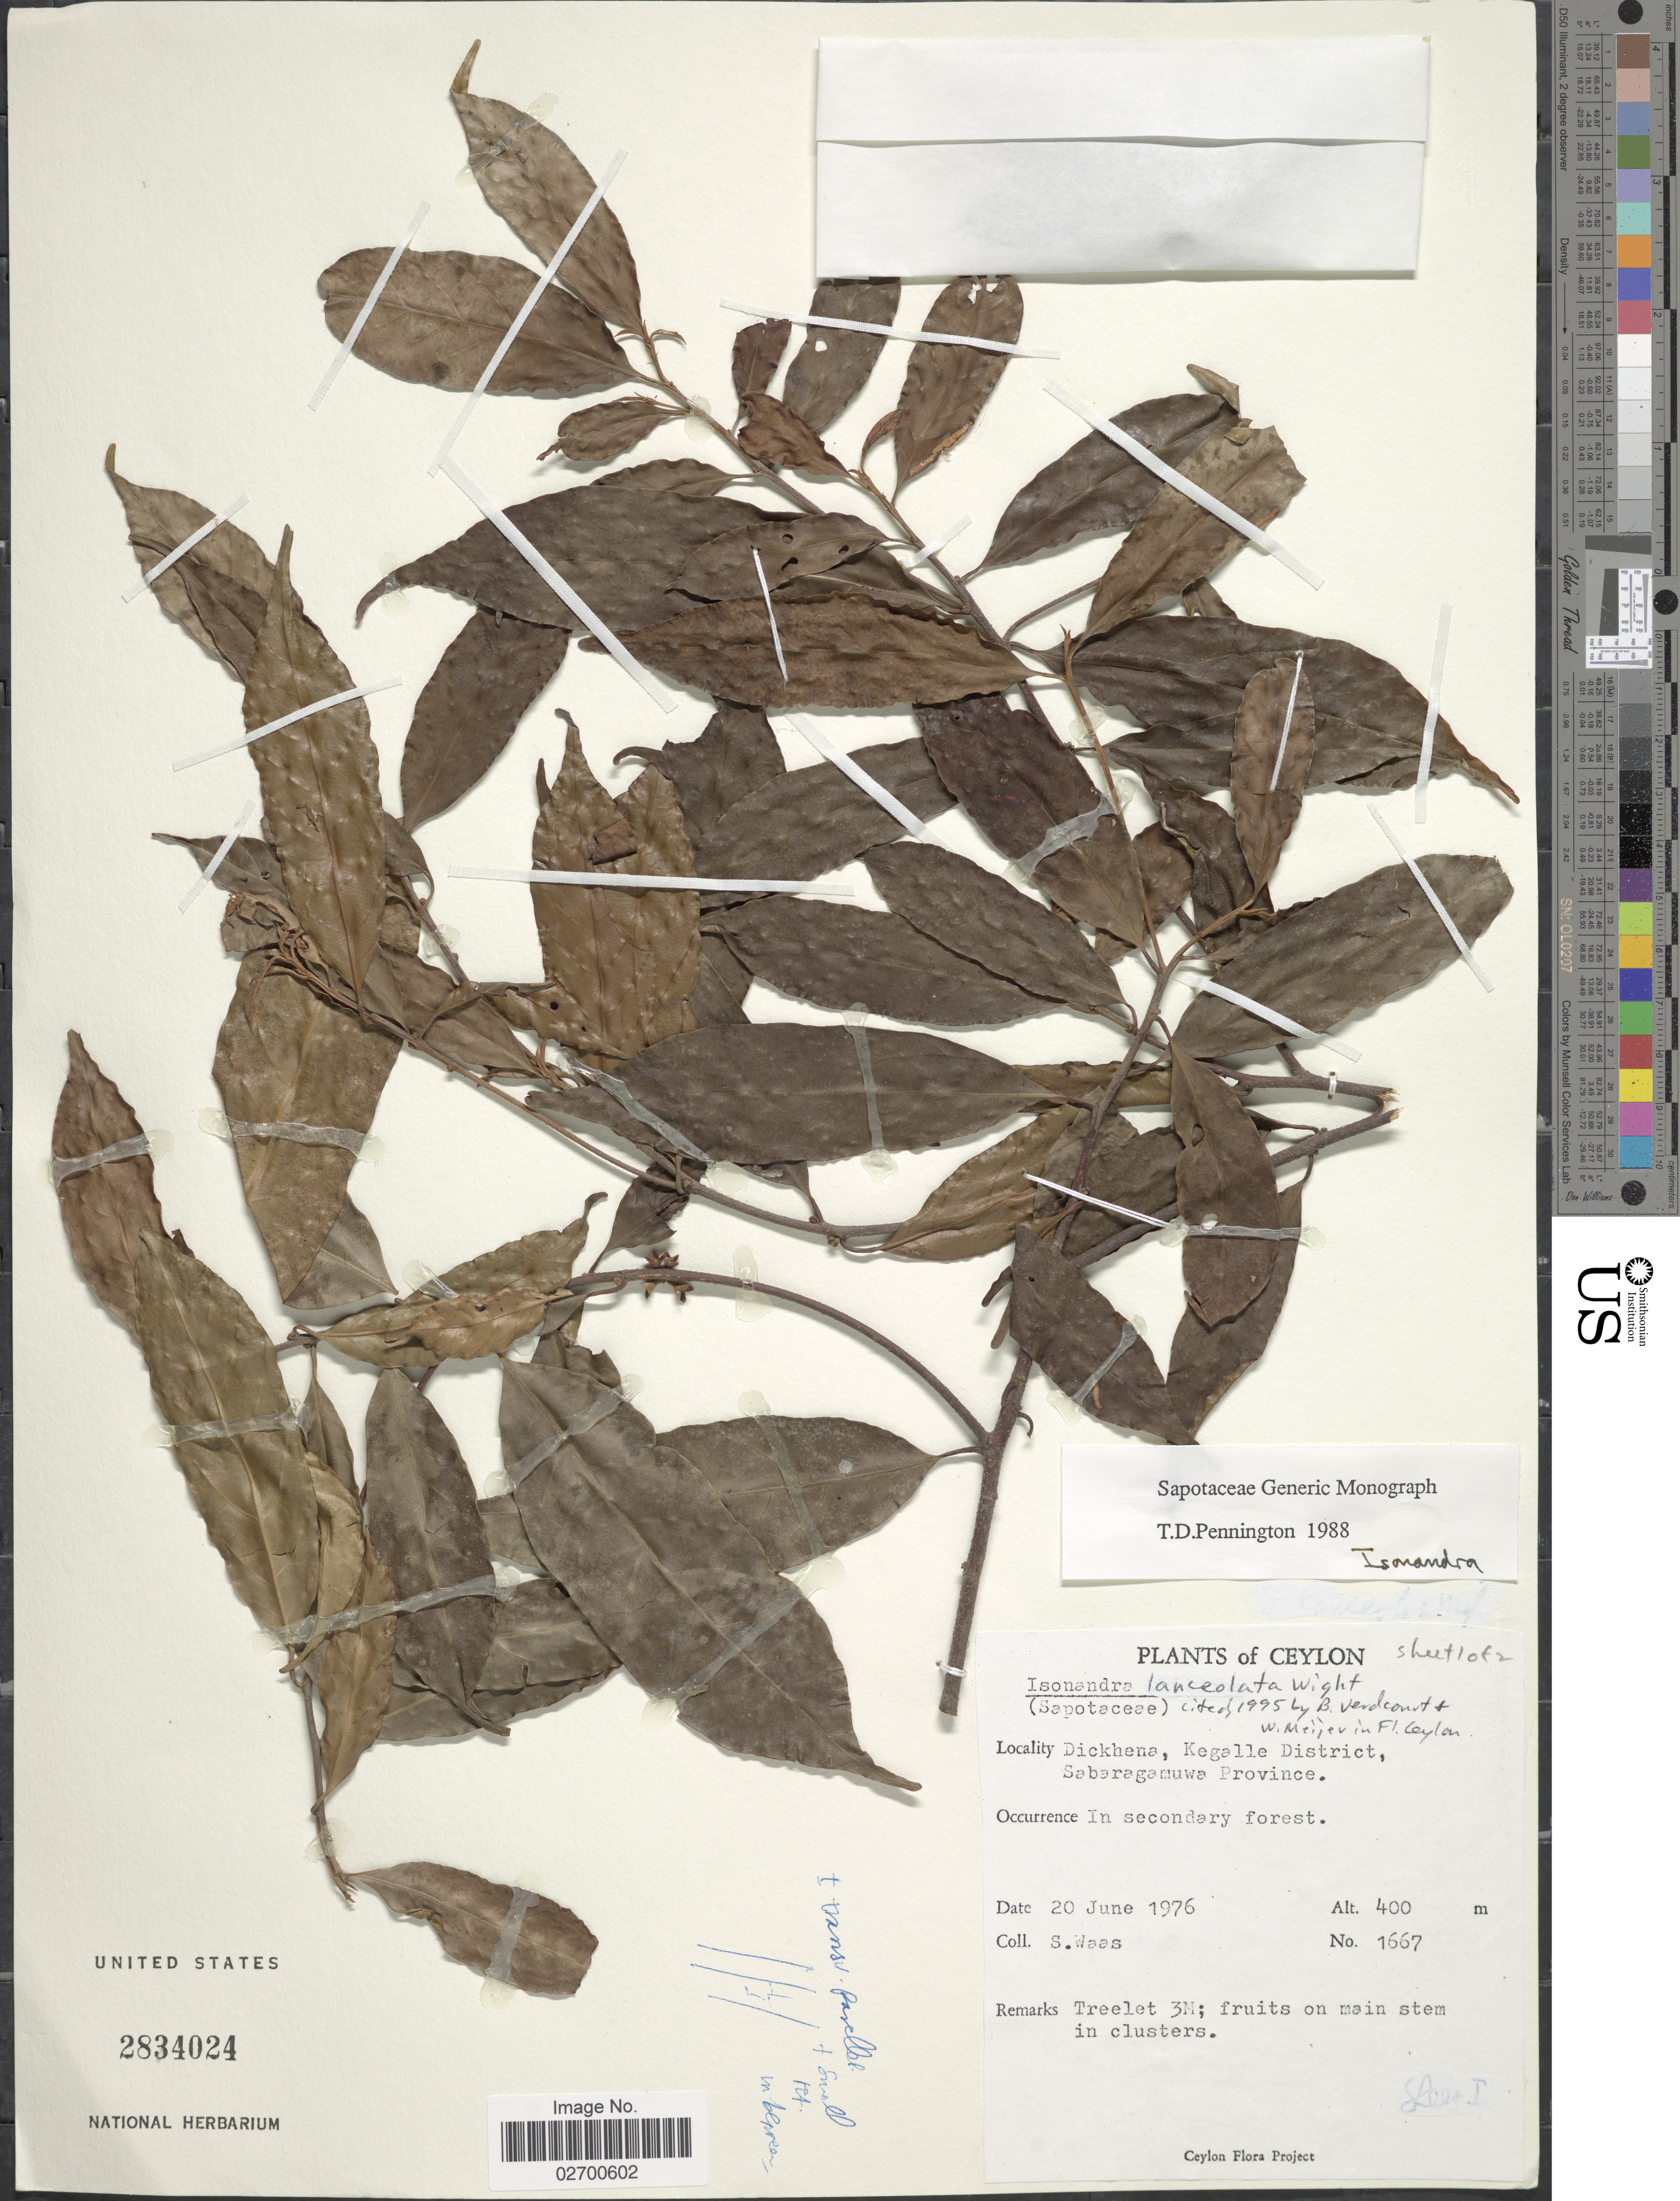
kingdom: Plantae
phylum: Tracheophyta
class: Magnoliopsida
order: Ericales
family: Sapotaceae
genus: Isonandra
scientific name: Isonandra lanceolata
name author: Wight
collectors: S. Waas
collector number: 1667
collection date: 1976-06-20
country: Sri Lanka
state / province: Sabaragamuwa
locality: Dickhena, Kegalle District, Sabaragamuwa Province. Ceylon.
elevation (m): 400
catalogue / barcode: US 2834024